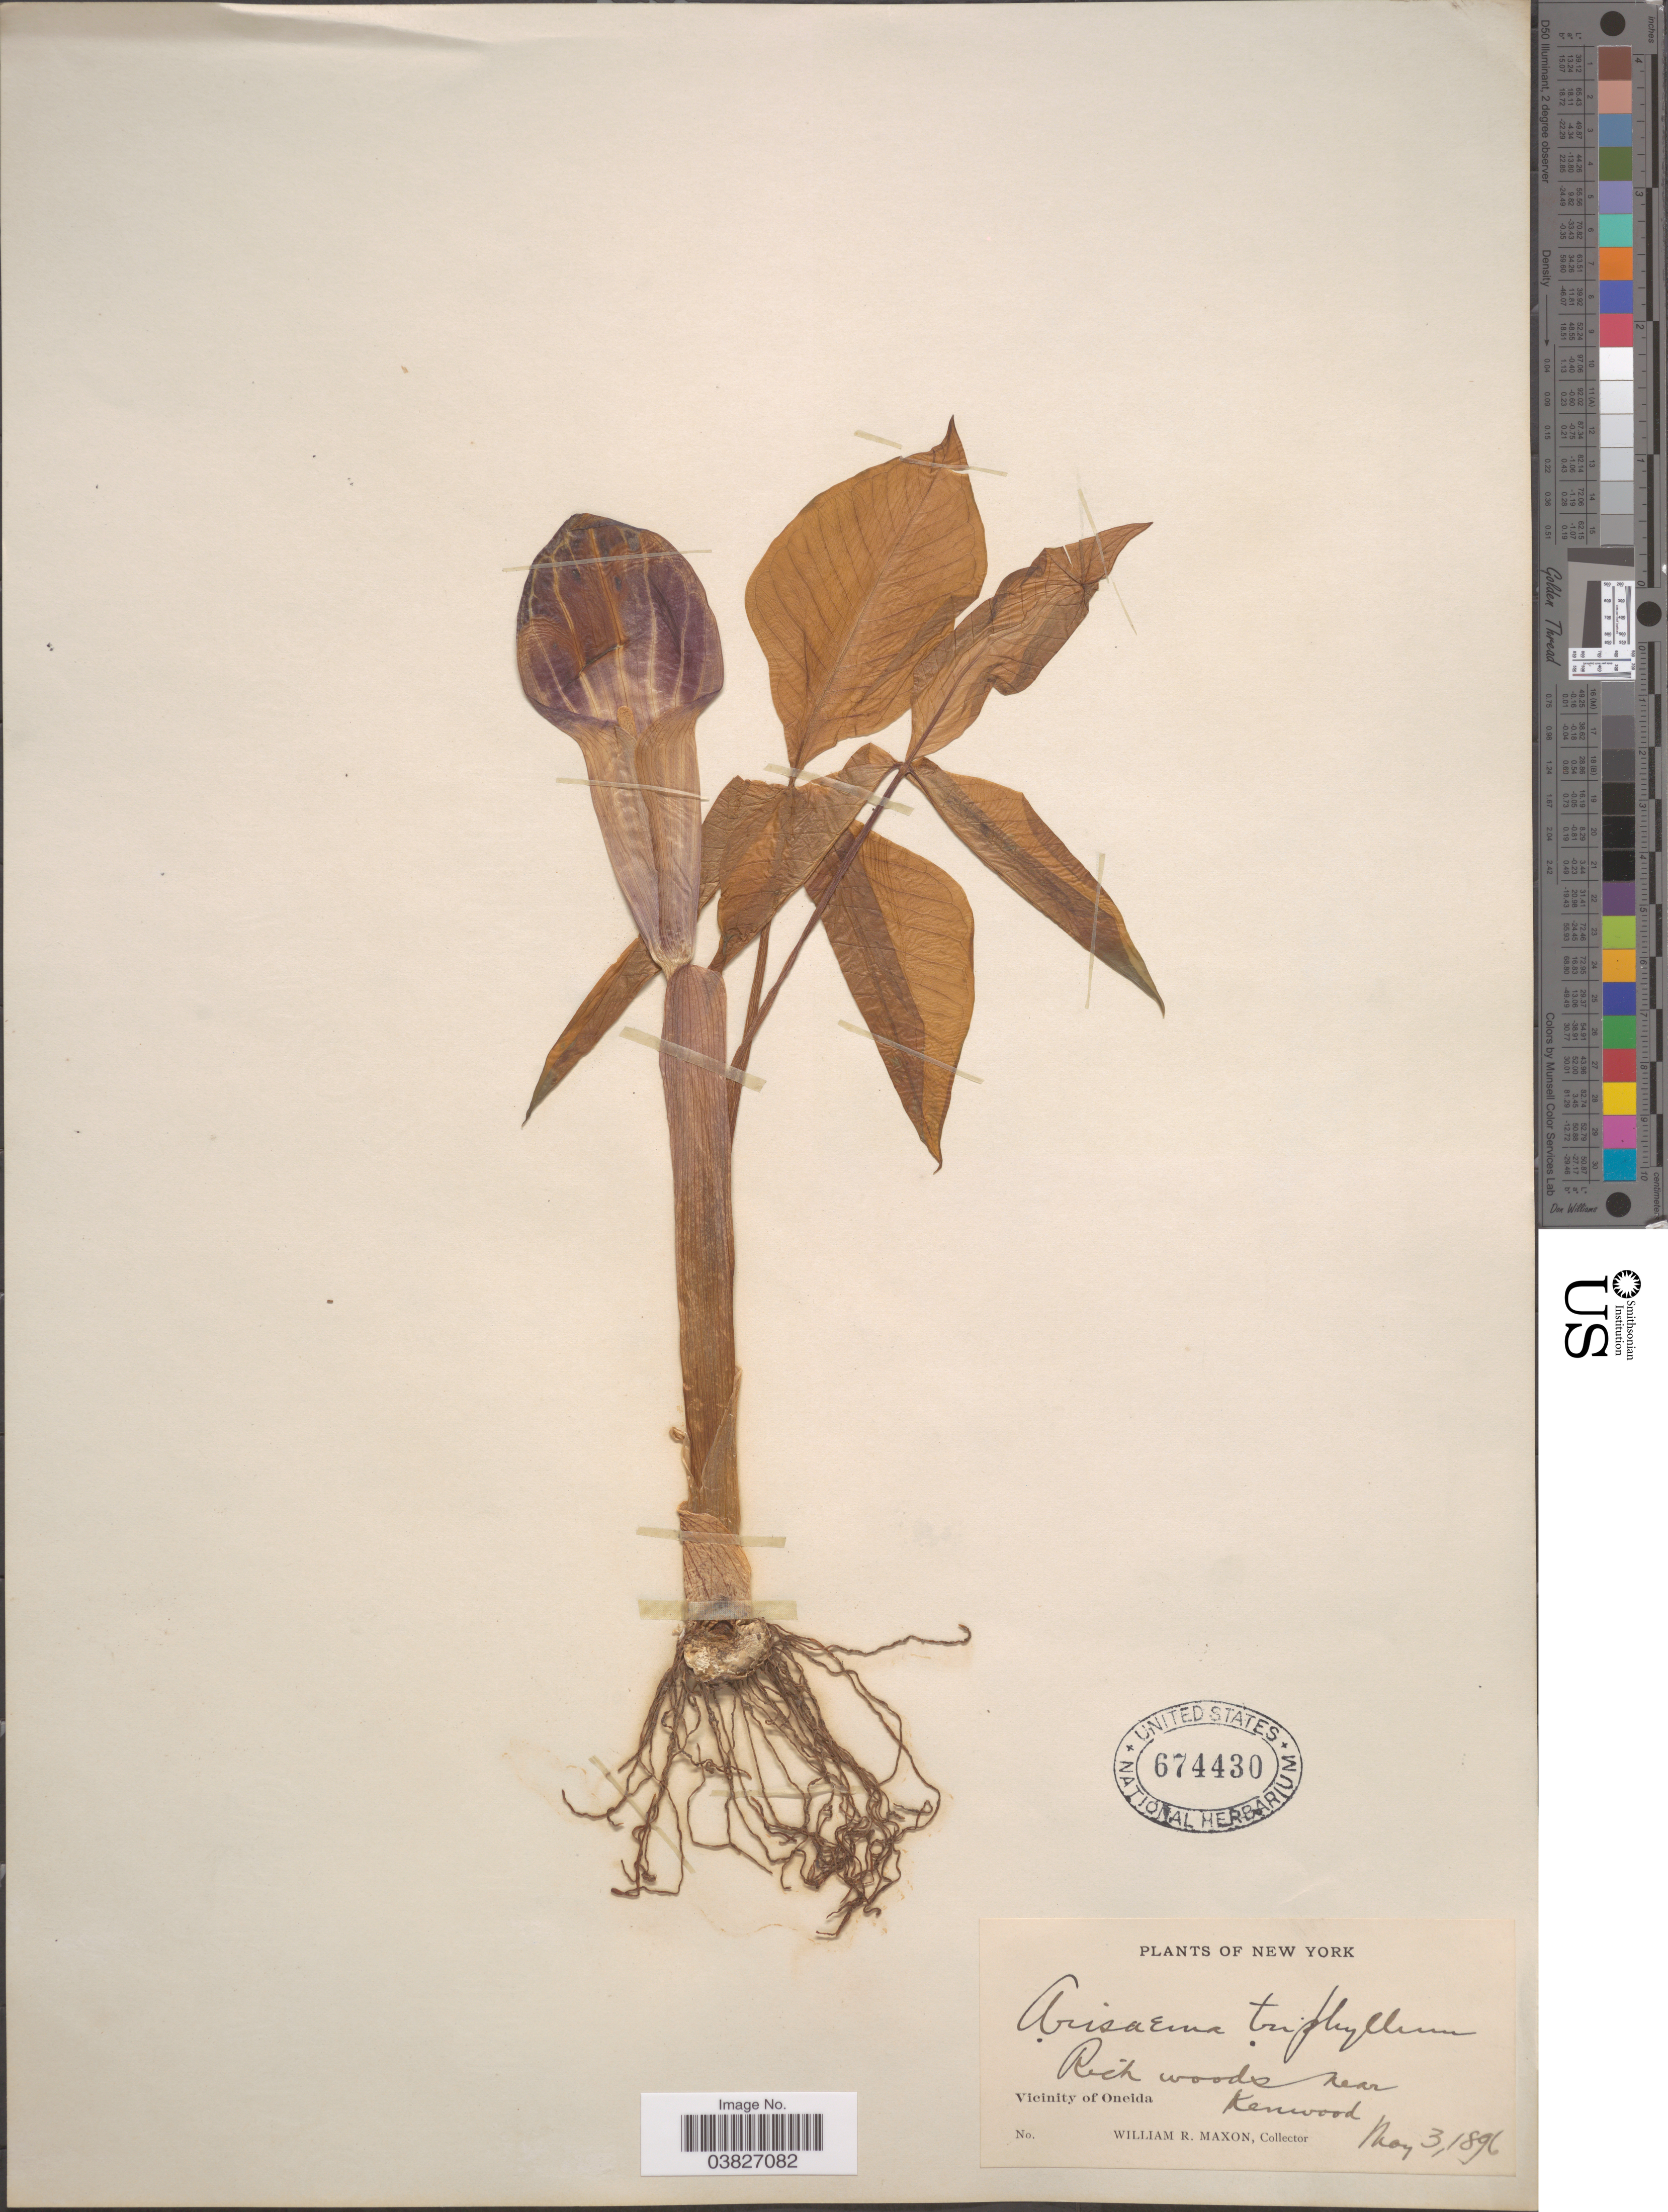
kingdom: Plantae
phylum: Tracheophyta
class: Liliopsida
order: Alismatales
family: Araceae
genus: Arisaema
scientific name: Arisaema triphyllum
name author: (L.) Schott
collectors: W. R. Maxon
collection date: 1896-05-03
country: United States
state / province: New York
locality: Rich woods near Kenwood. Vicinity of Oneida.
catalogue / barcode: US 674430